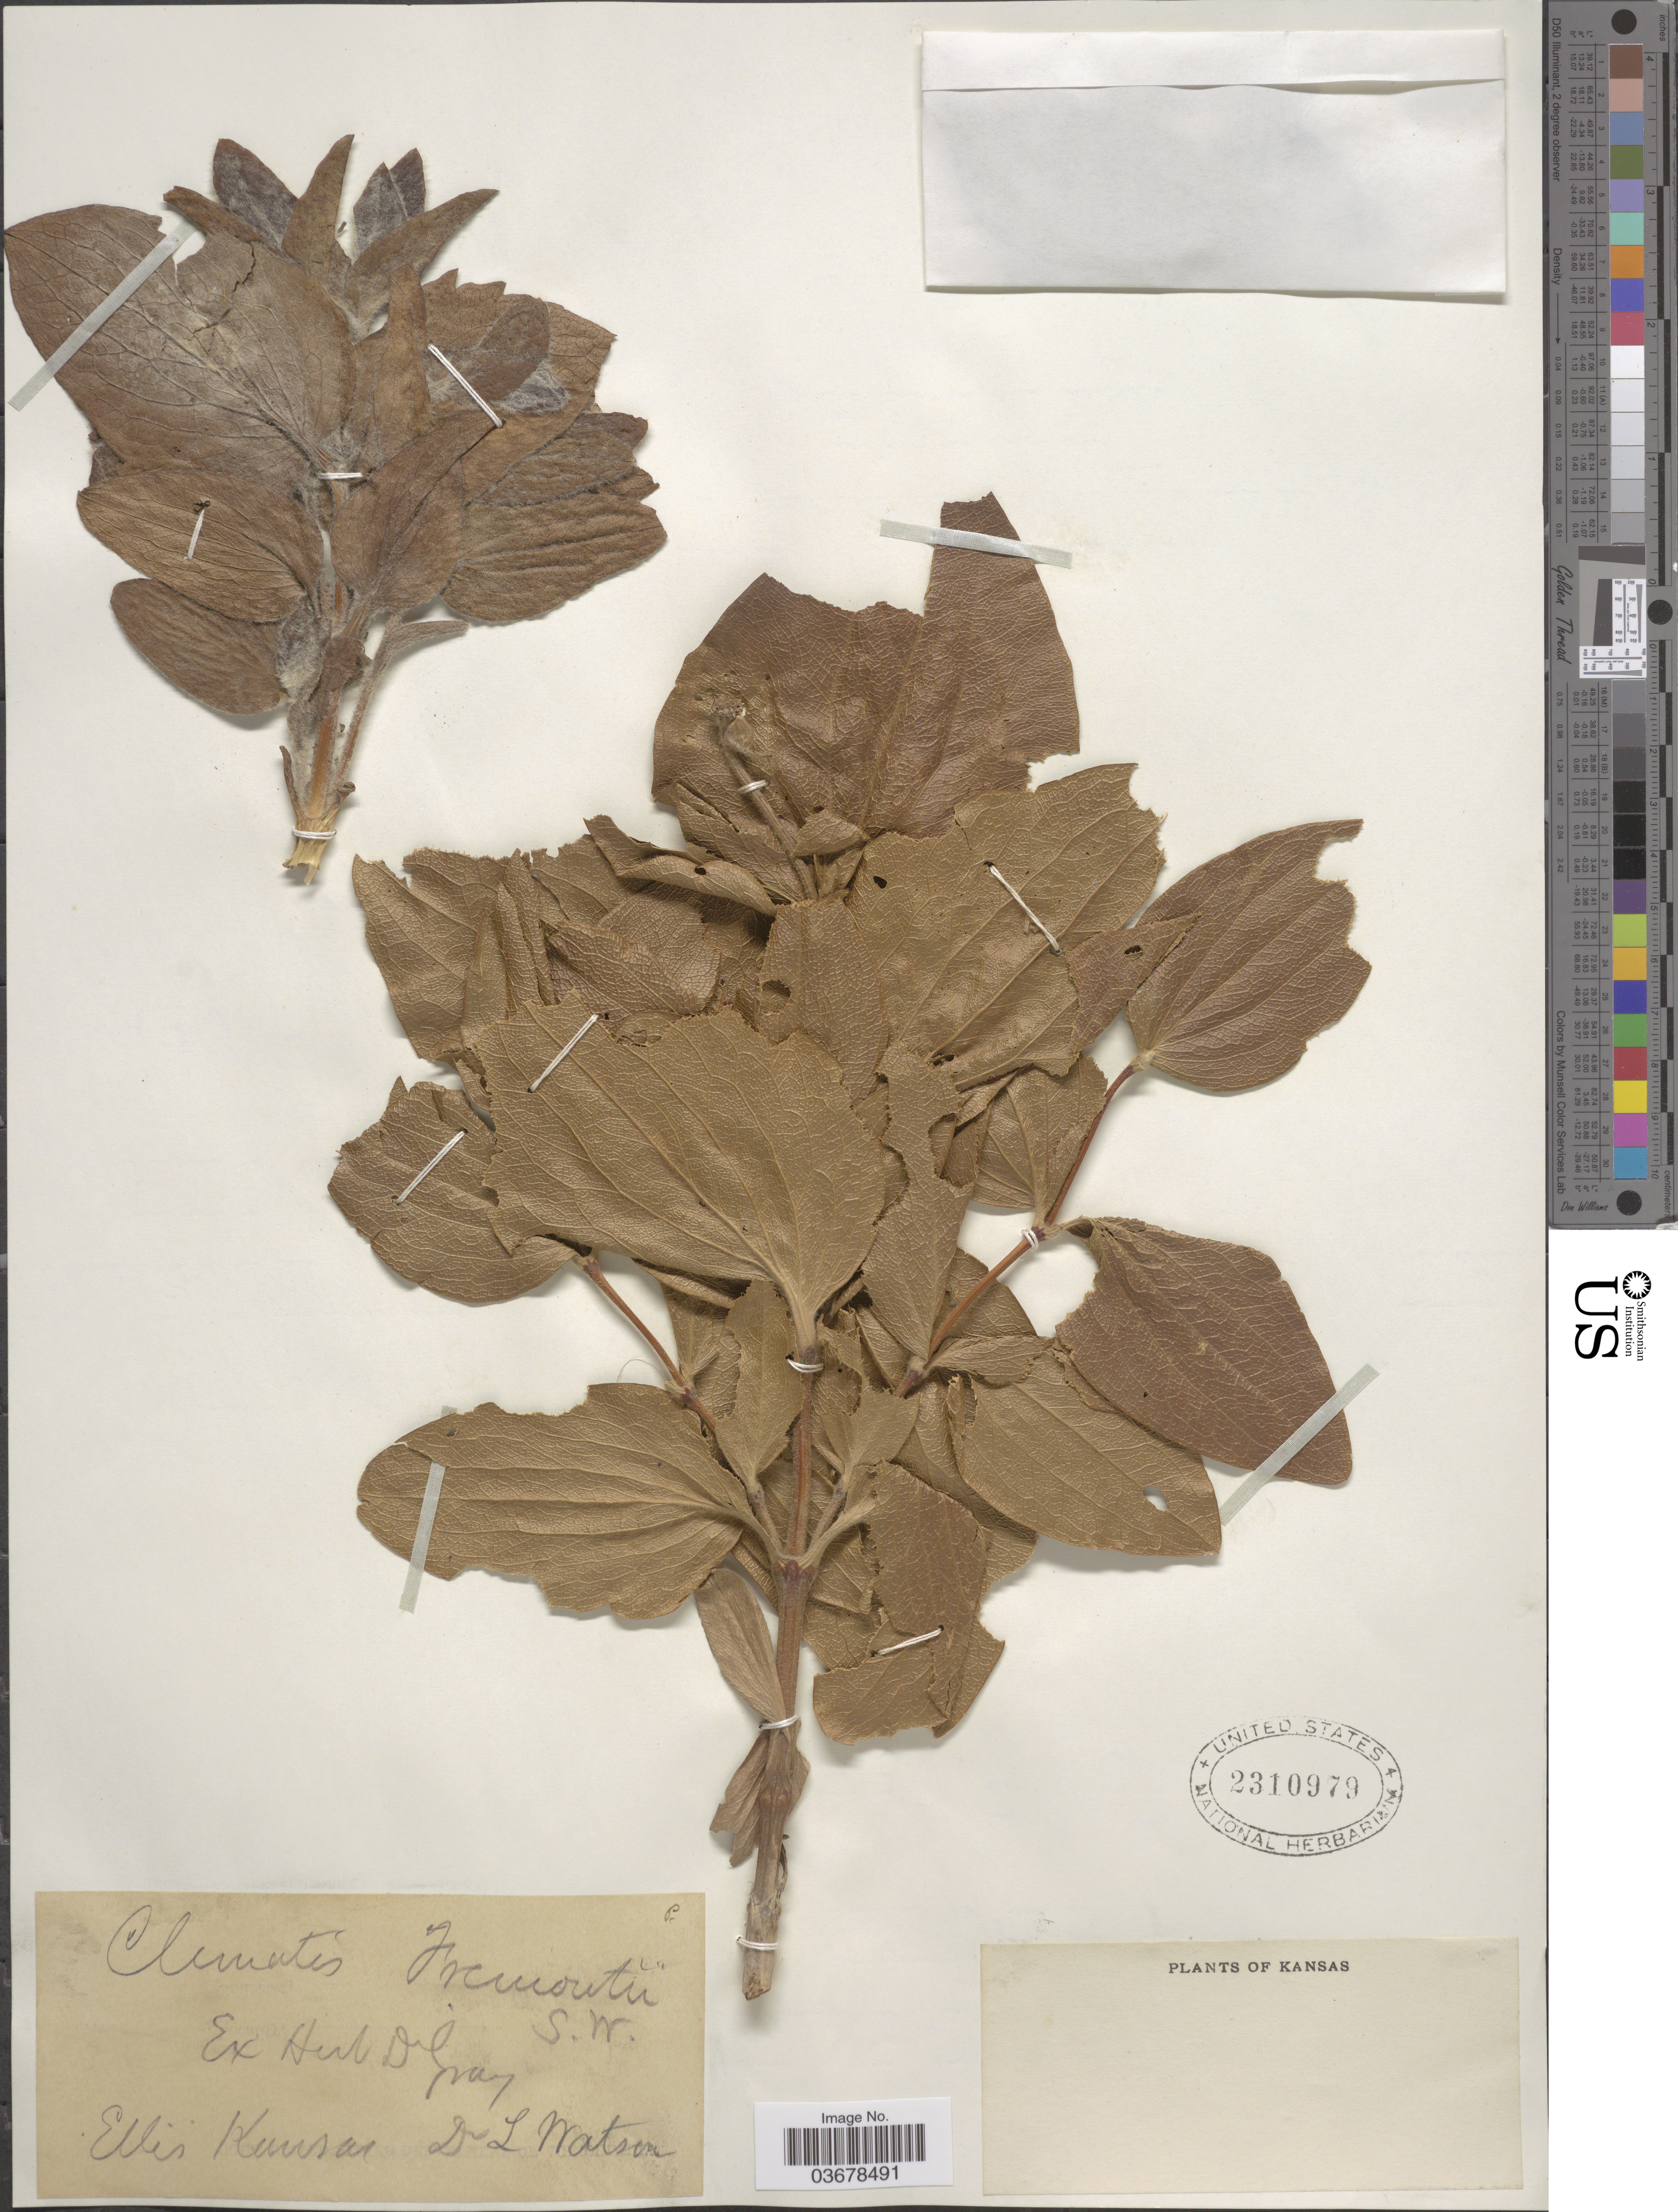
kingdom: Plantae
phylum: Tracheophyta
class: Magnoliopsida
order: Ranunculales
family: Ranunculaceae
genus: Clematis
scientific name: Clematis viorna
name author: L.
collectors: L. Watson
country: United States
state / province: Kansas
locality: Ellis.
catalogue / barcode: US 2310979